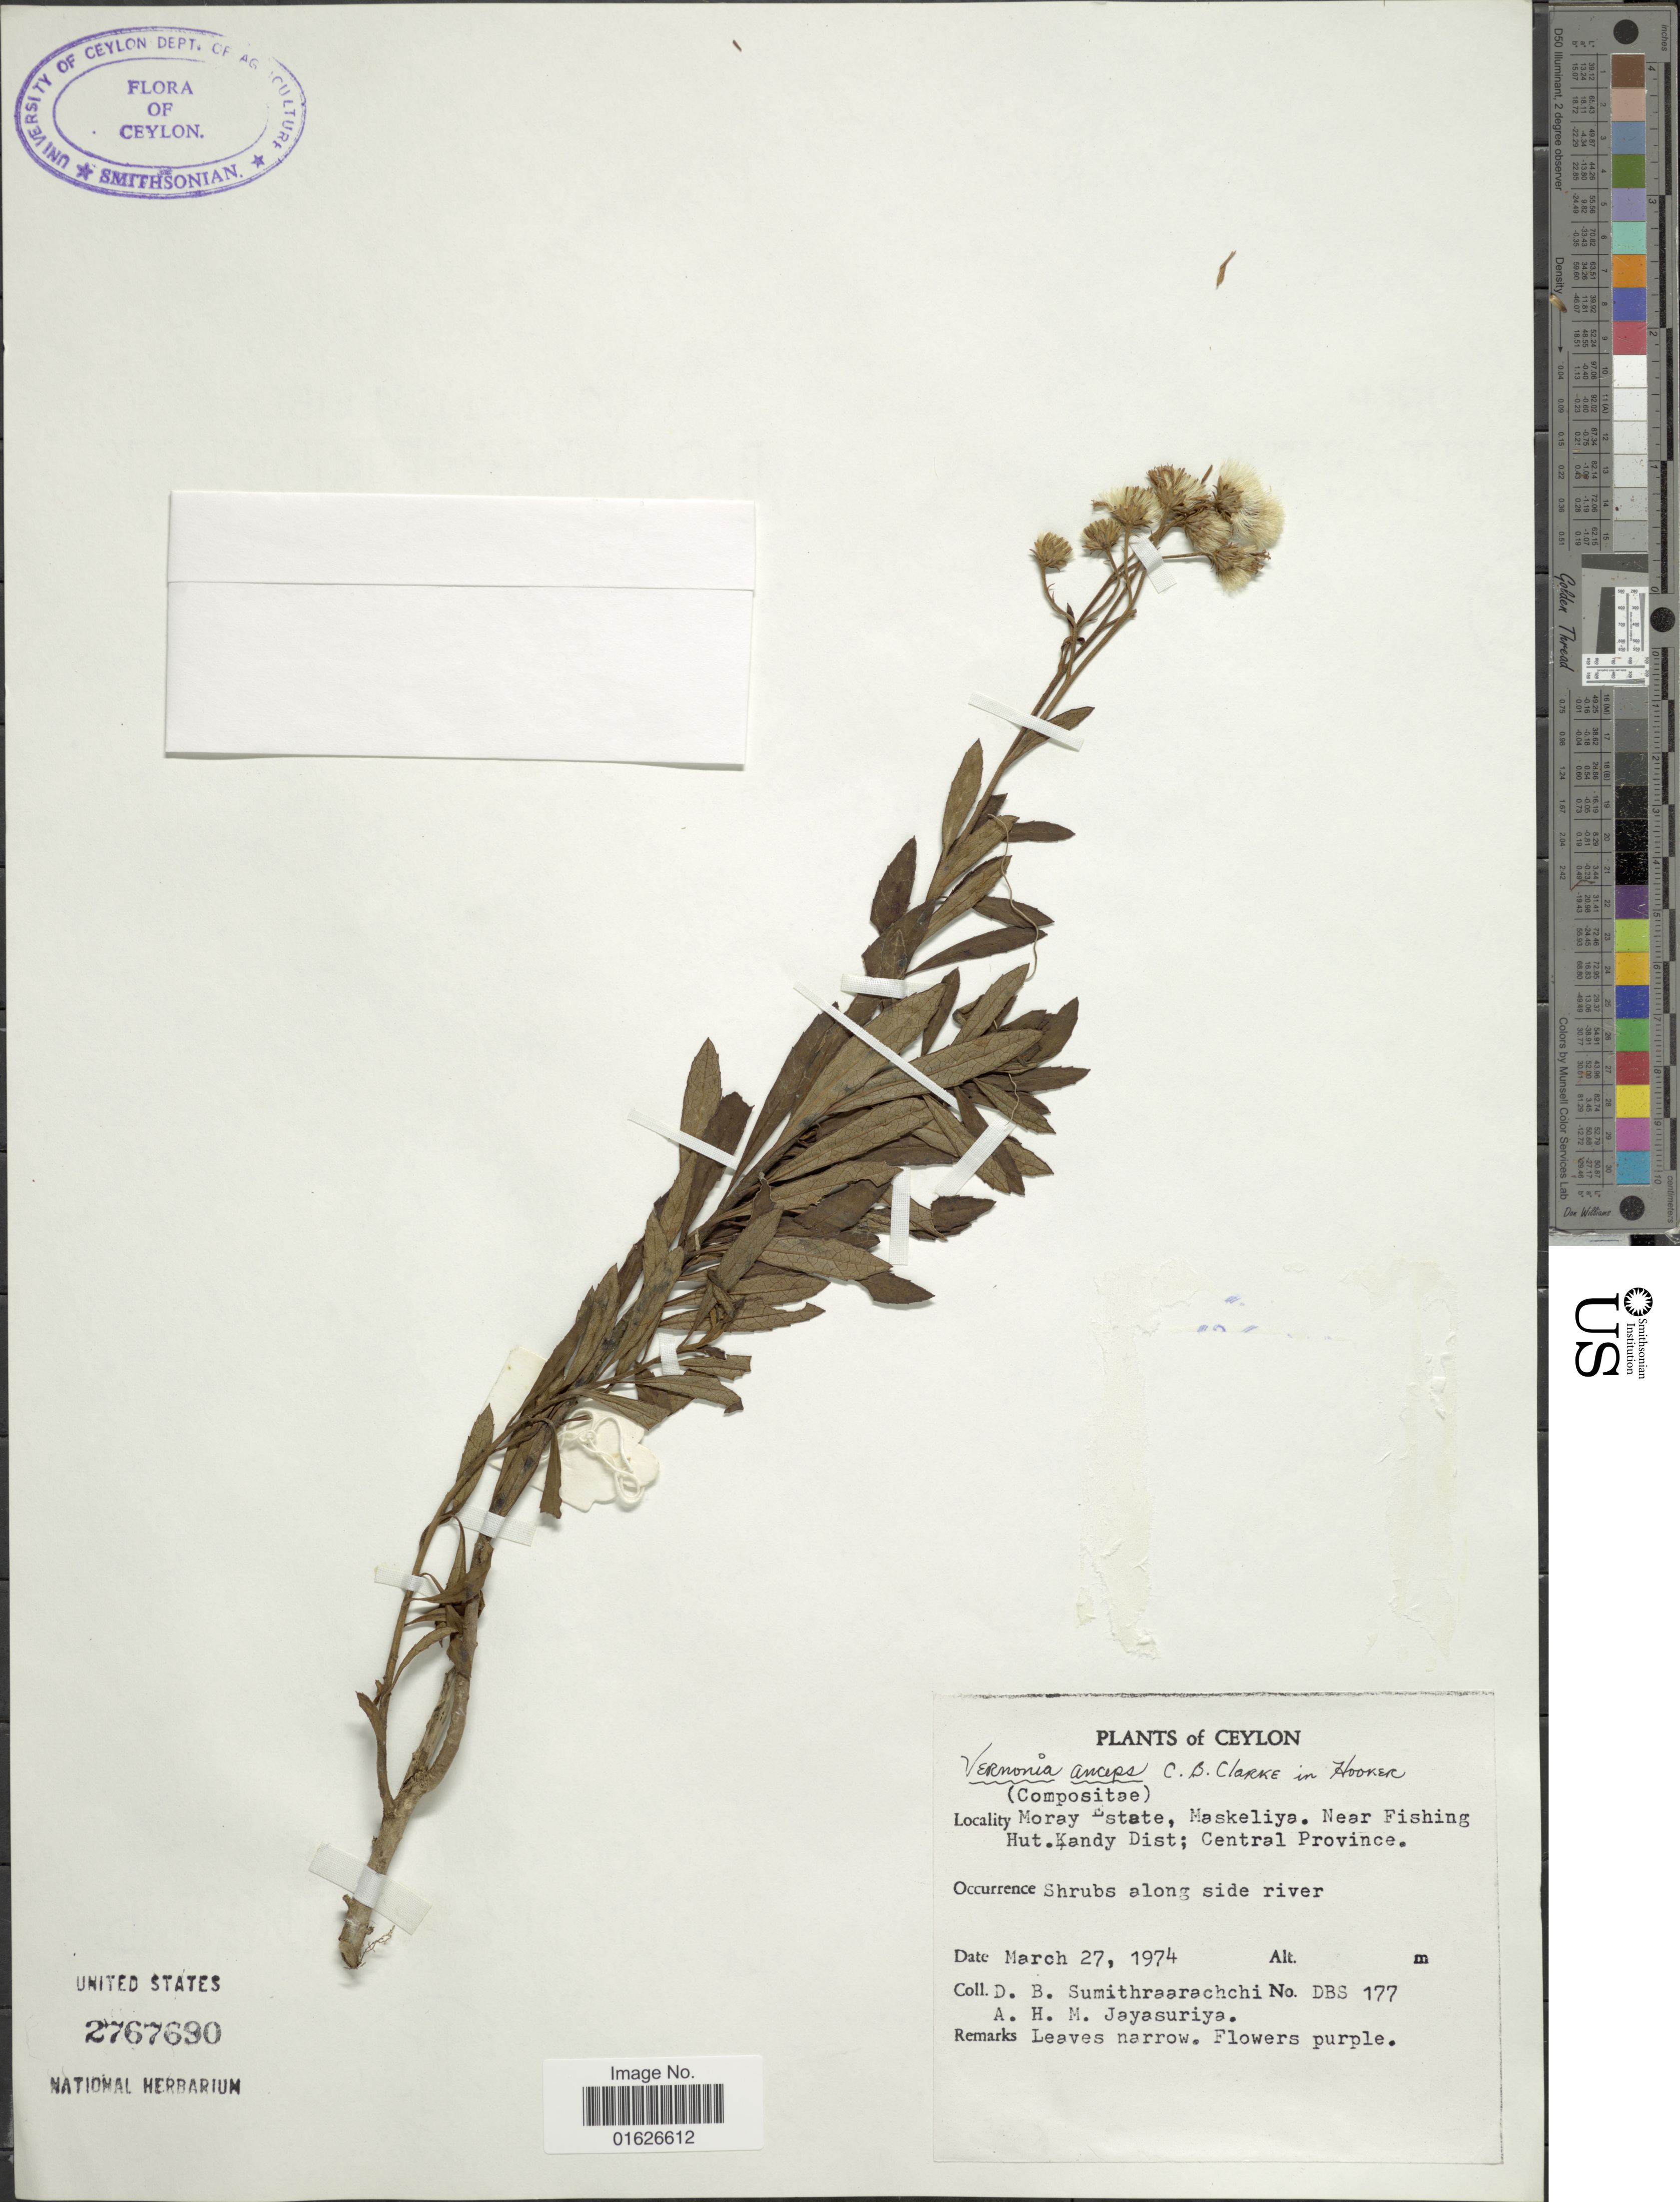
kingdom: Plantae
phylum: Tracheophyta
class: Magnoliopsida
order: Asterales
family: Asteraceae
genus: Uniyala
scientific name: Uniyala anceps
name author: (C.B. Clarke ex Hook. f.) H. Rob. & Skvarla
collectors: D. B. Sumithraarachchi & A. Jayasuriya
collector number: DBS 177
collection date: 1974-03-27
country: Sri Lanka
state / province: Central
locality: Ceylon, Moray Estate, Maskeliya, near Fishing Hut, Kandy Dist, Central Province.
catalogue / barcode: US 2767690